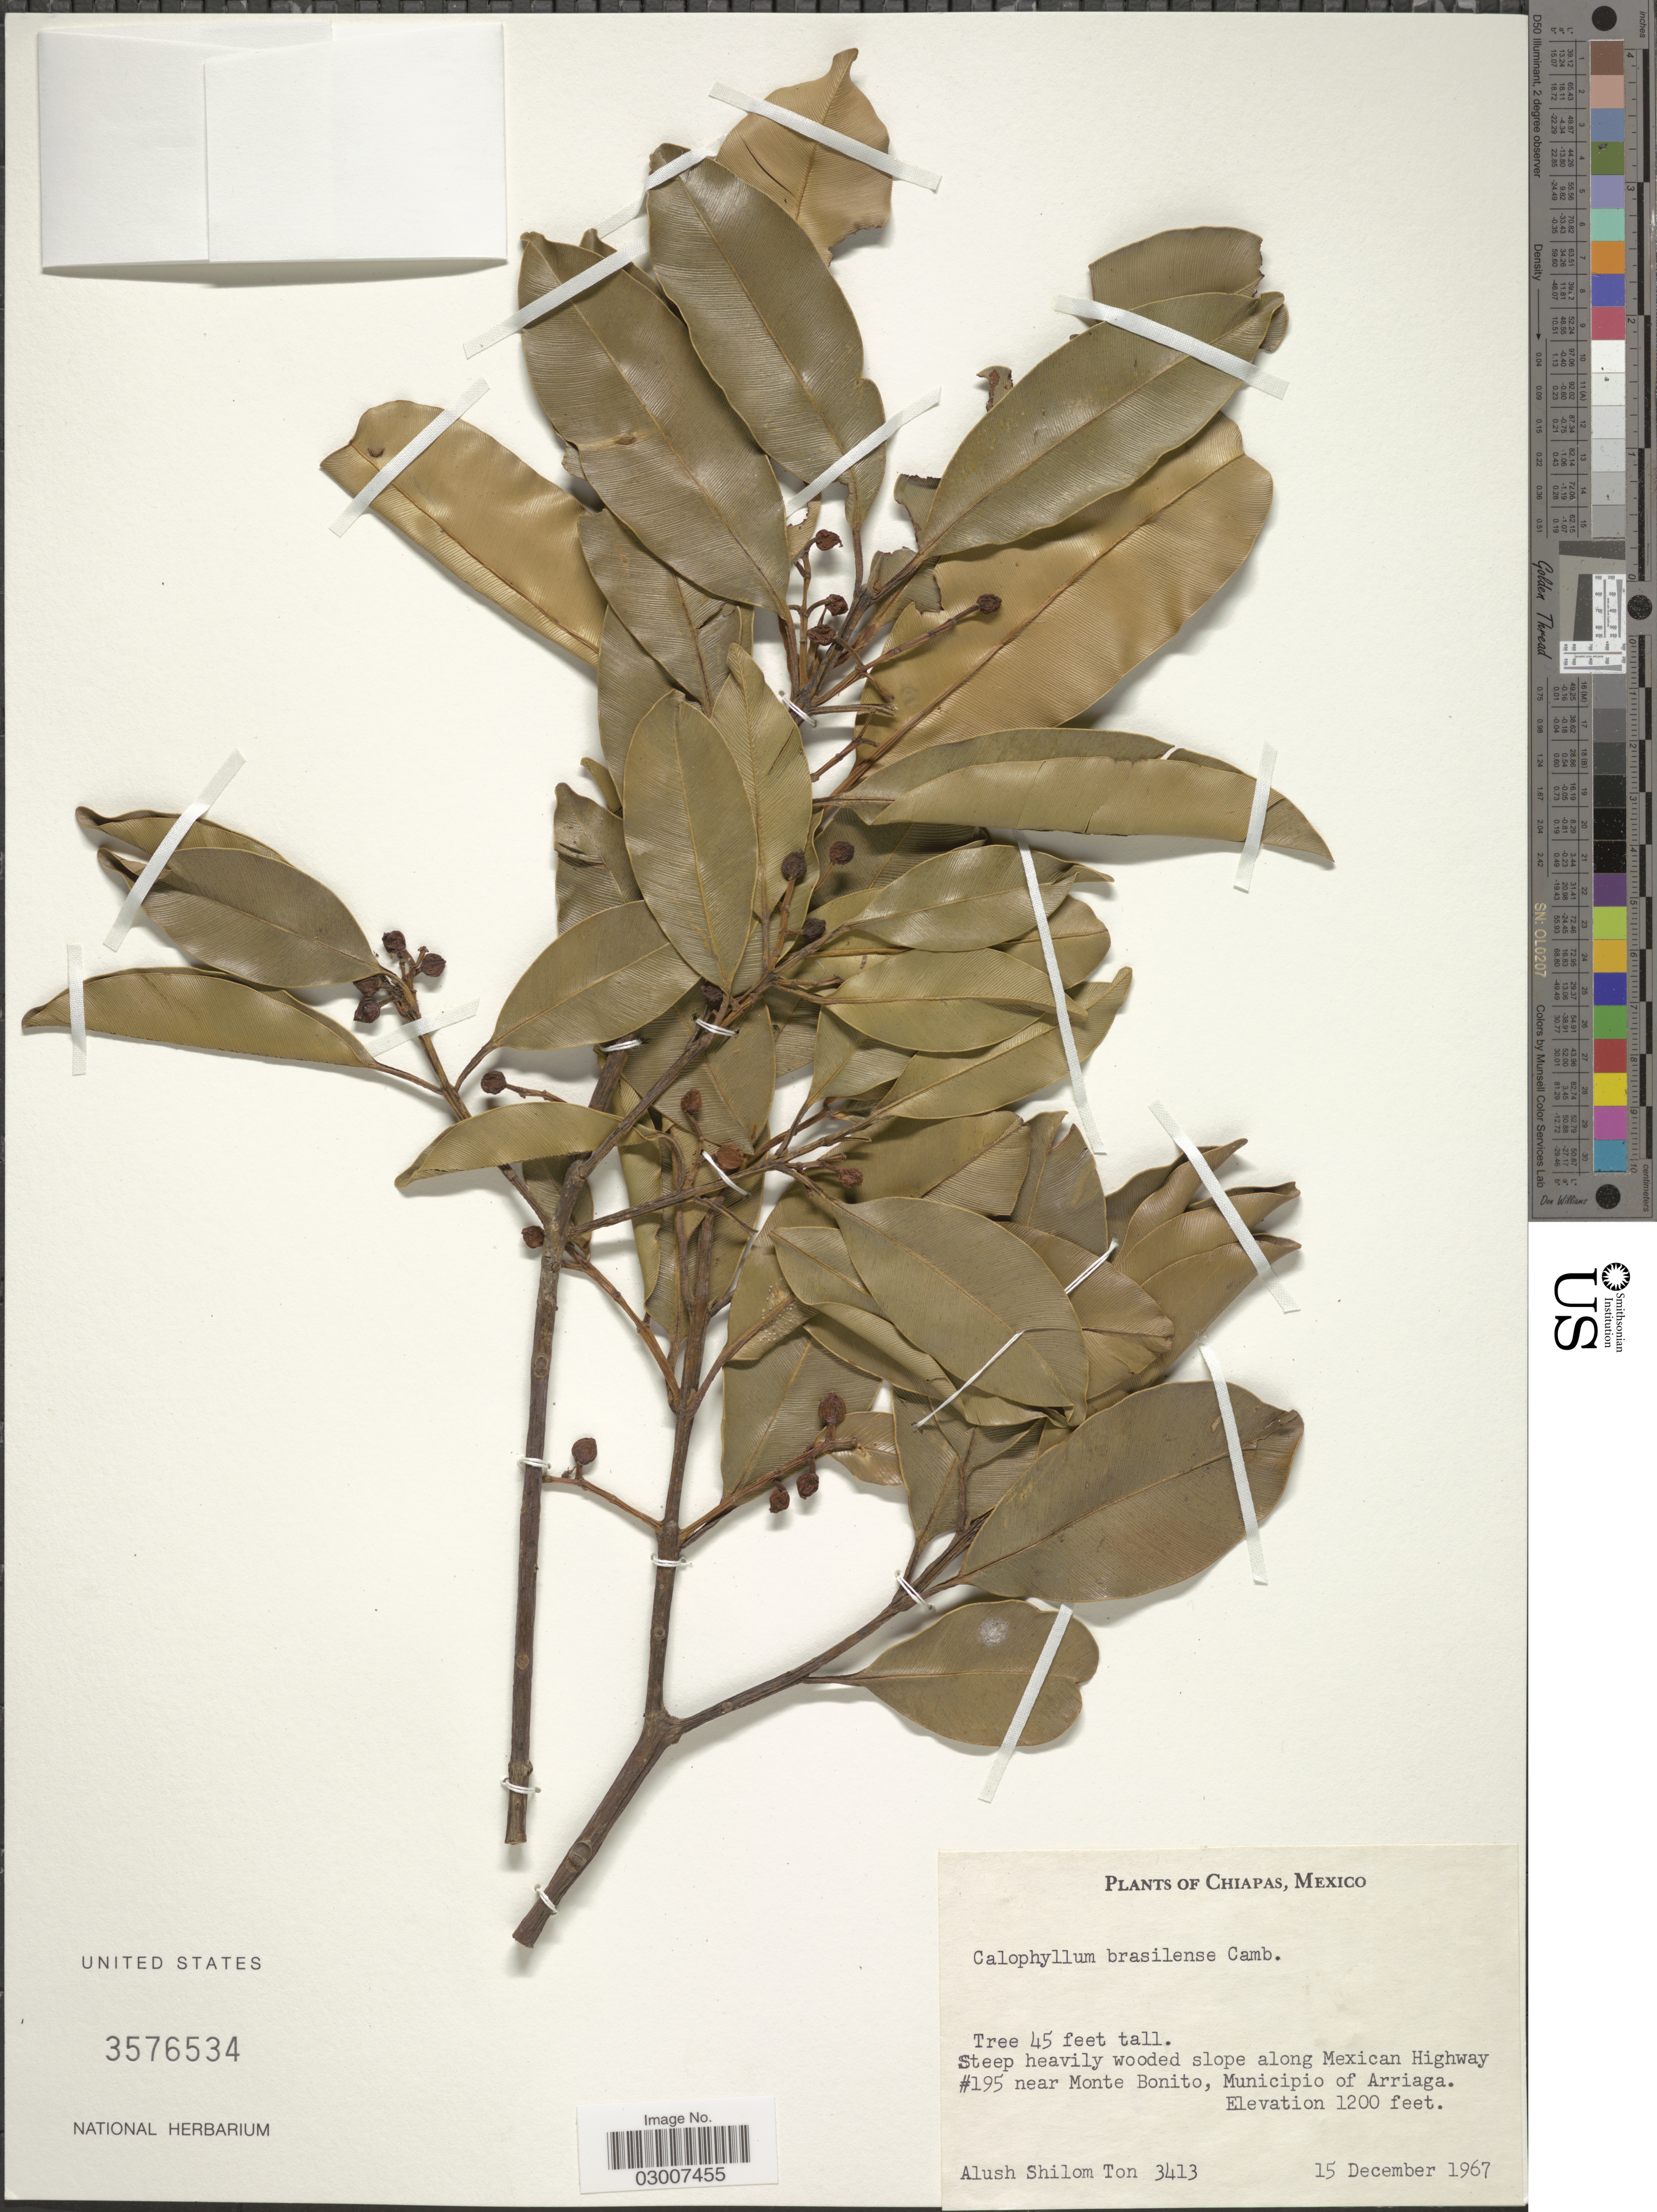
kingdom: Plantae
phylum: Tracheophyta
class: Magnoliopsida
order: Malpighiales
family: Calophyllaceae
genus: Calophyllum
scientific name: Calophyllum brasiliense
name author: Cambess.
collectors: A. S. Ton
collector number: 3413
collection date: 1967-12-15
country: Mexico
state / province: Chiapas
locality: Along Mexican Highway #195 near Monte Bonito, Municipio of Arriaga.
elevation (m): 366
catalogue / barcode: US 3576534